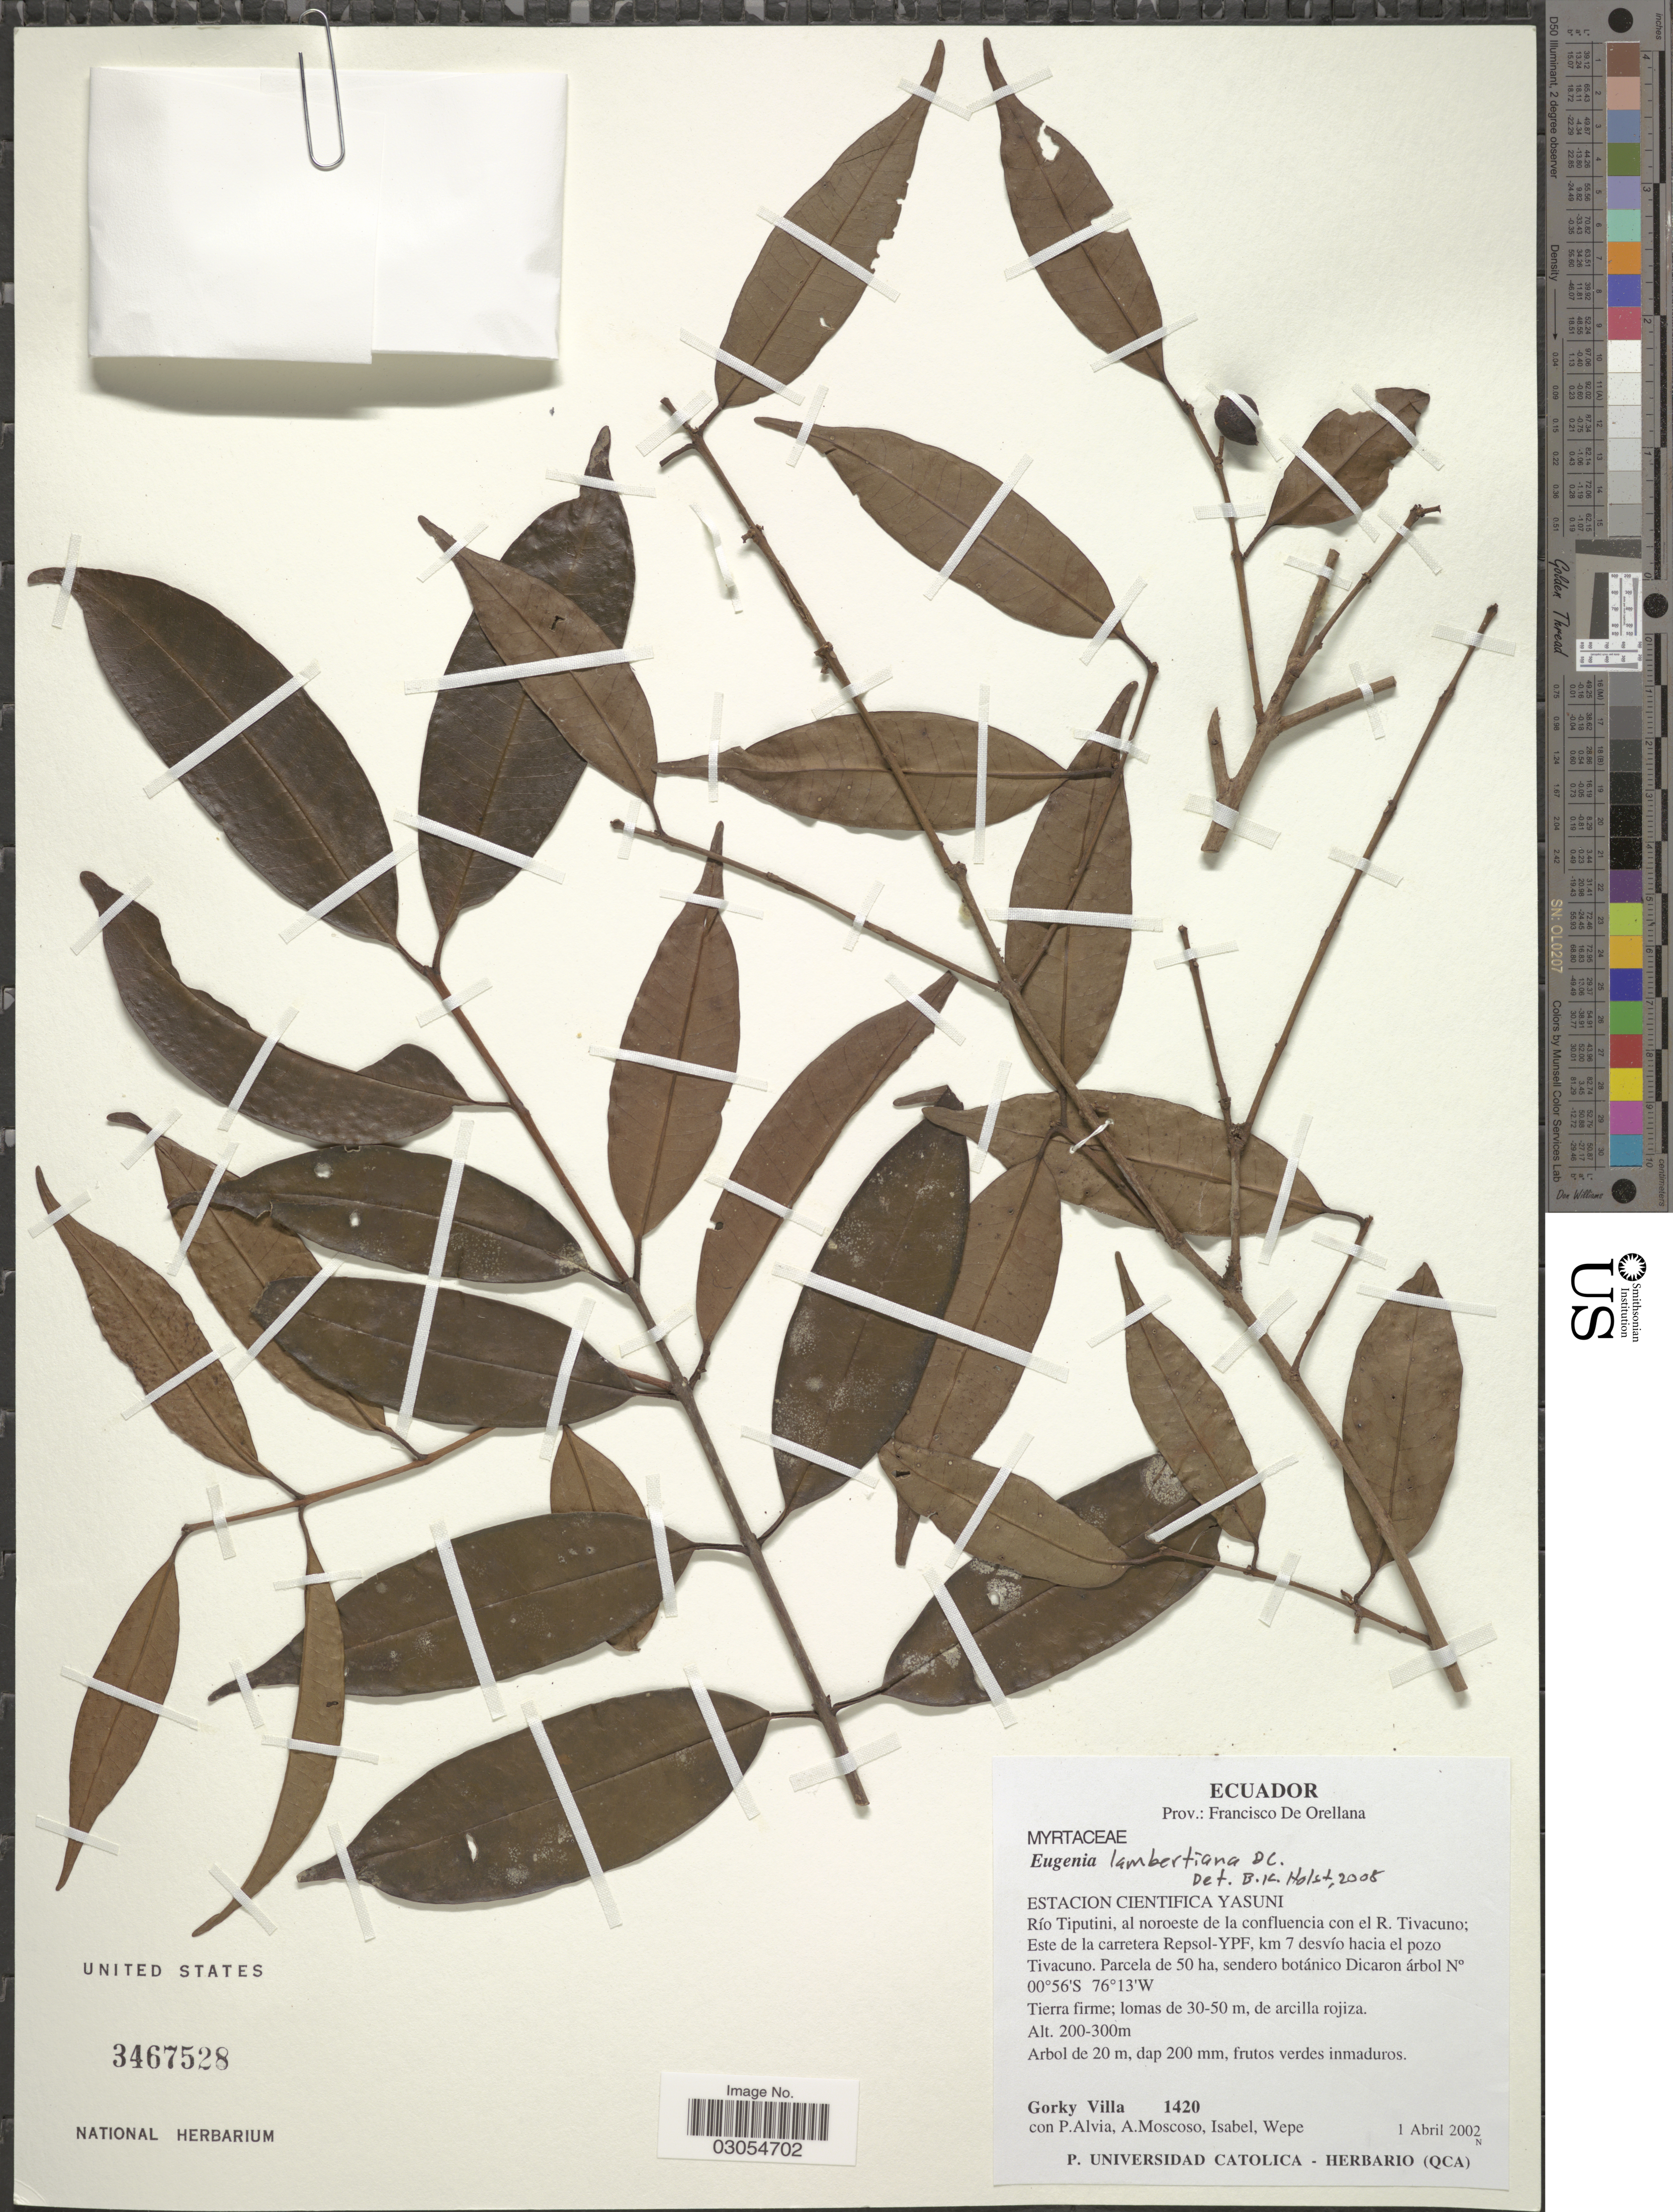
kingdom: Plantae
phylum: Tracheophyta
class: Magnoliopsida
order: Myrtales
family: Myrtaceae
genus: Eugenia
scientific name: Eugenia lambertiana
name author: DC.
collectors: G. Villa, P. Alvia, A. Moscoso, Isabel & Wepe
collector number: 1420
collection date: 2002-04-01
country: Ecuador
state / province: Orellana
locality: Prov.: Francisco De Orellana. Estacion Cientifica Yasuni. Río Tiputini, al noroeste de la confluencia con el R. Tivacuno; Este de la carretera Repsol-YPF, km 7 desvío hacia el pozo Tivacuno.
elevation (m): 200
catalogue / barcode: US 3467528